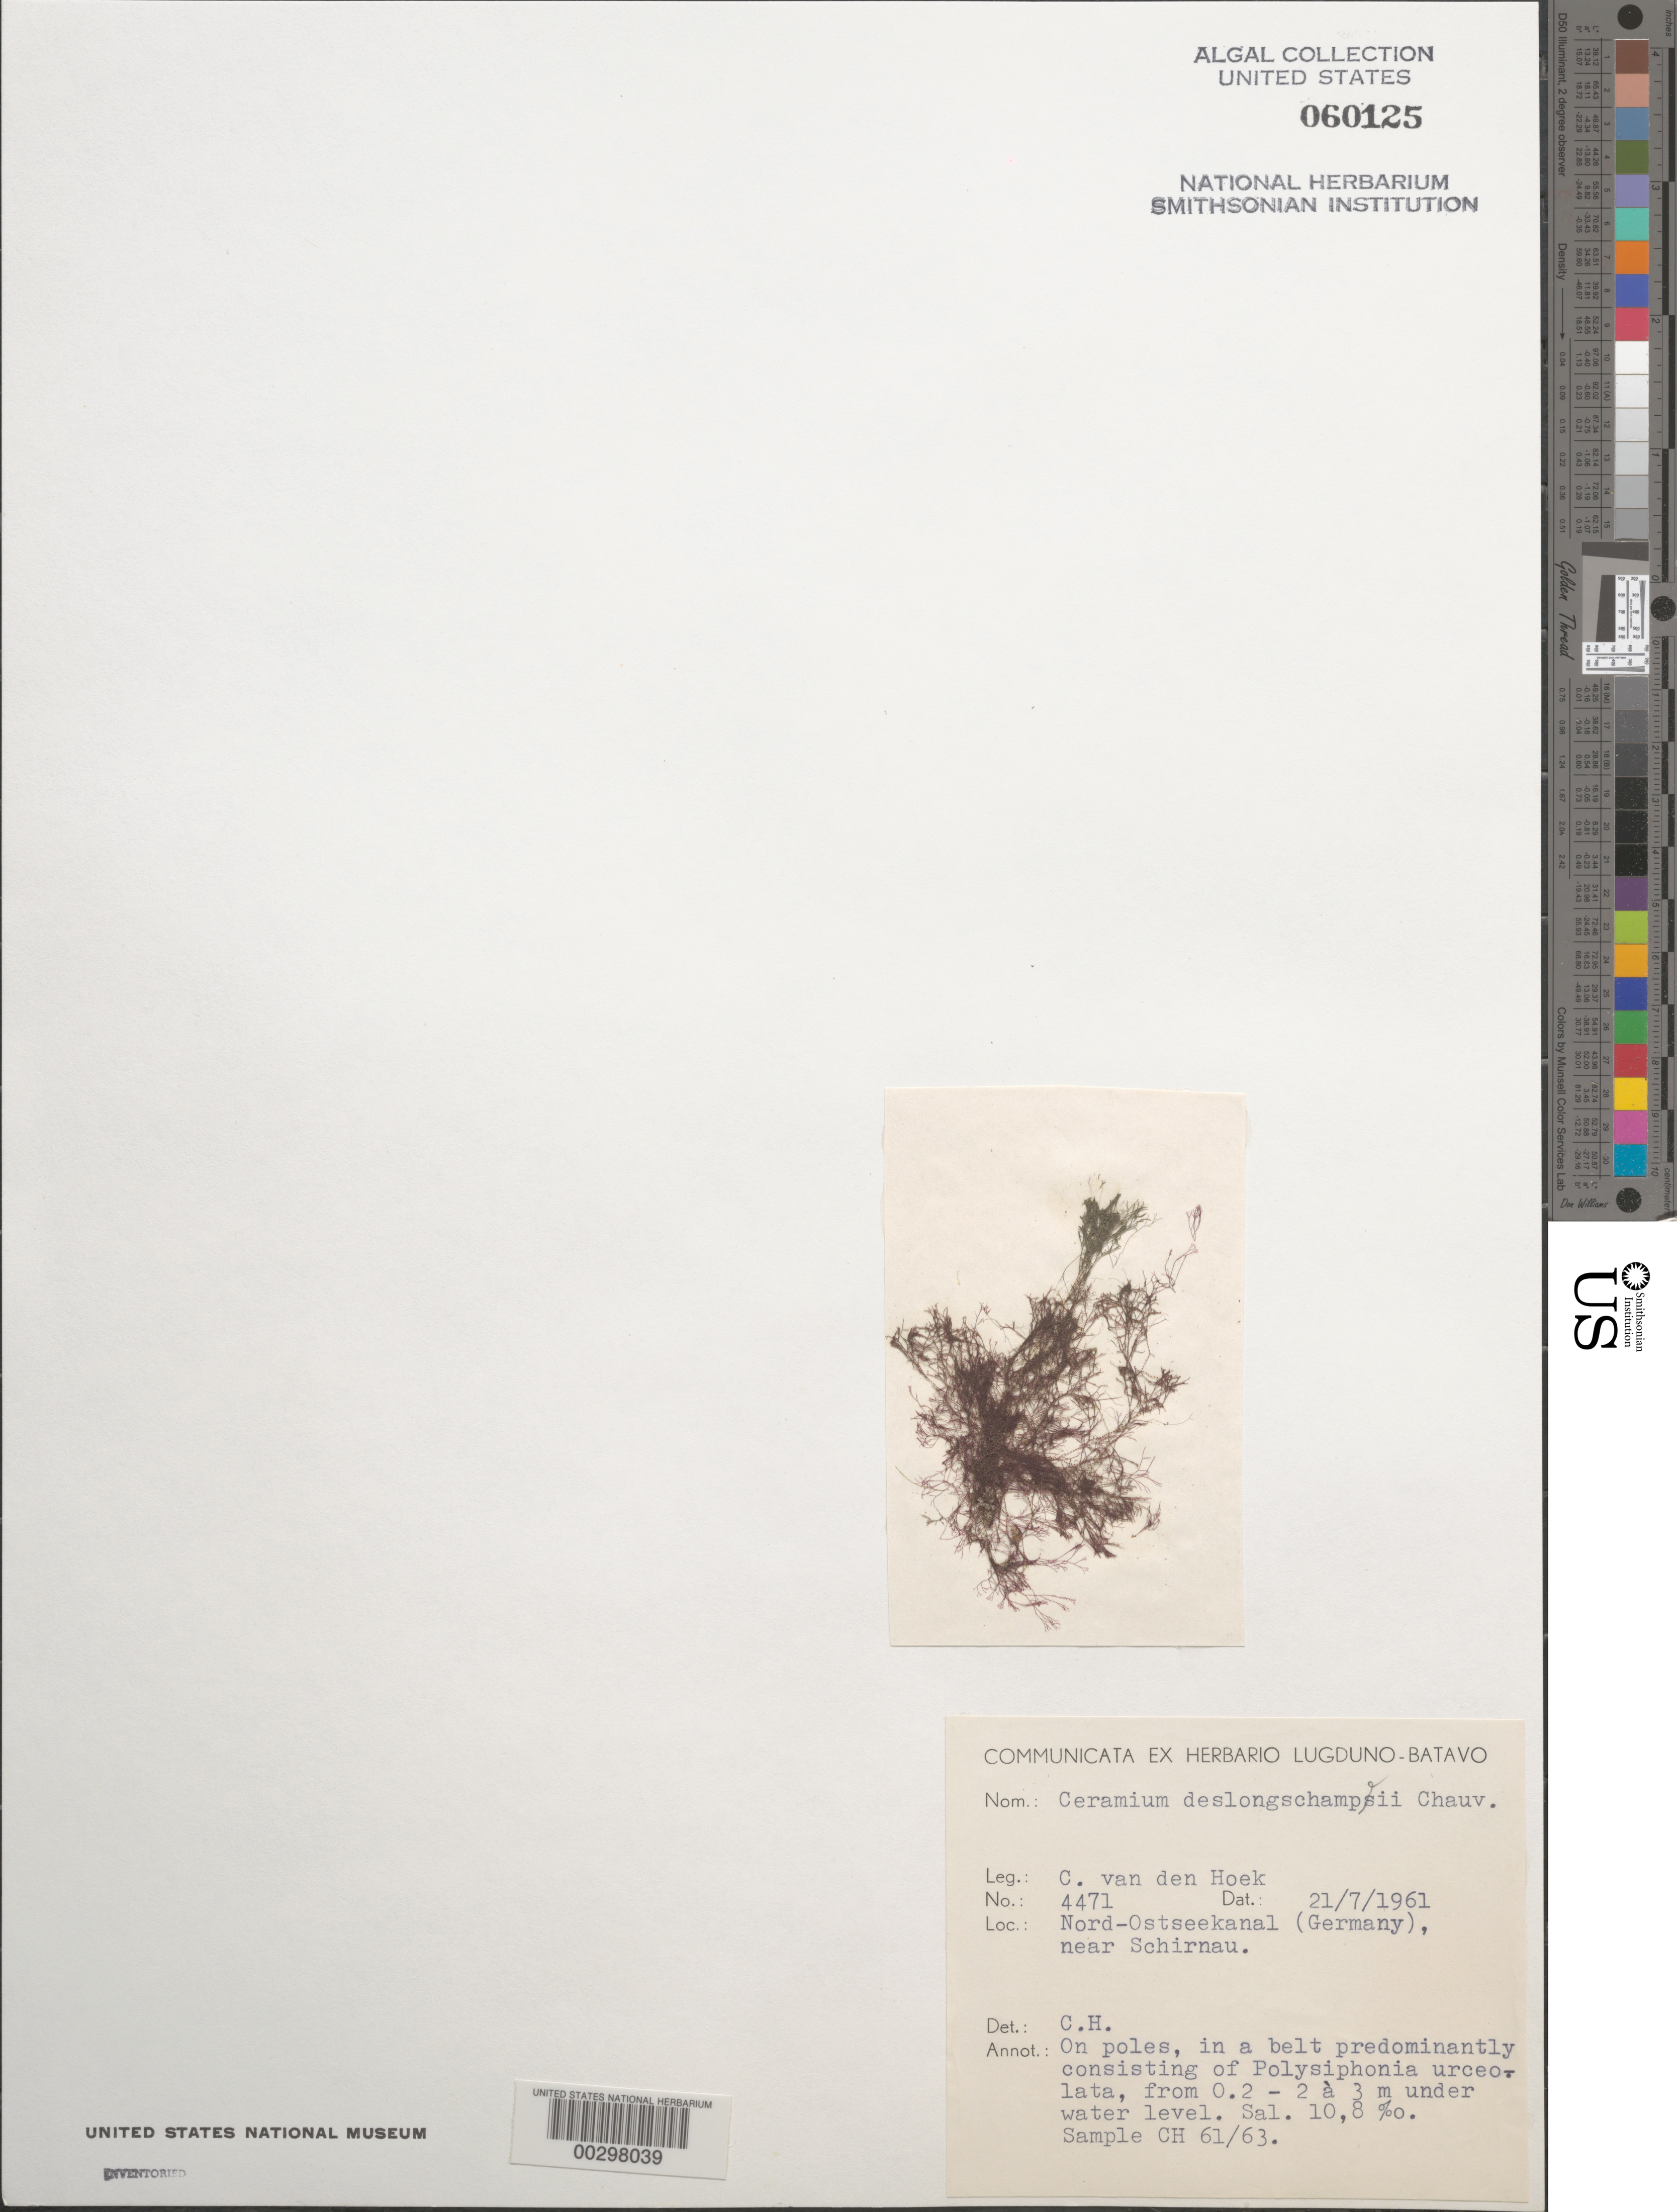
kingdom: Plantae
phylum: Rhodophyta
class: Florideophyceae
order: Ceramiales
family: Ceramiaceae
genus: Ceramium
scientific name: Ceramium deslongchampsii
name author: Chauvin ex Duby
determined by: Hoek, C. van den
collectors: C. van den Hoek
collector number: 4471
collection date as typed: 21 Jul 1961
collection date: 1961-07-21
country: Germany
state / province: Schleswig-Holstein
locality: Kiel Canal (Nord-Ostsee-Kanal) near Schirnau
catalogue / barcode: US 60125